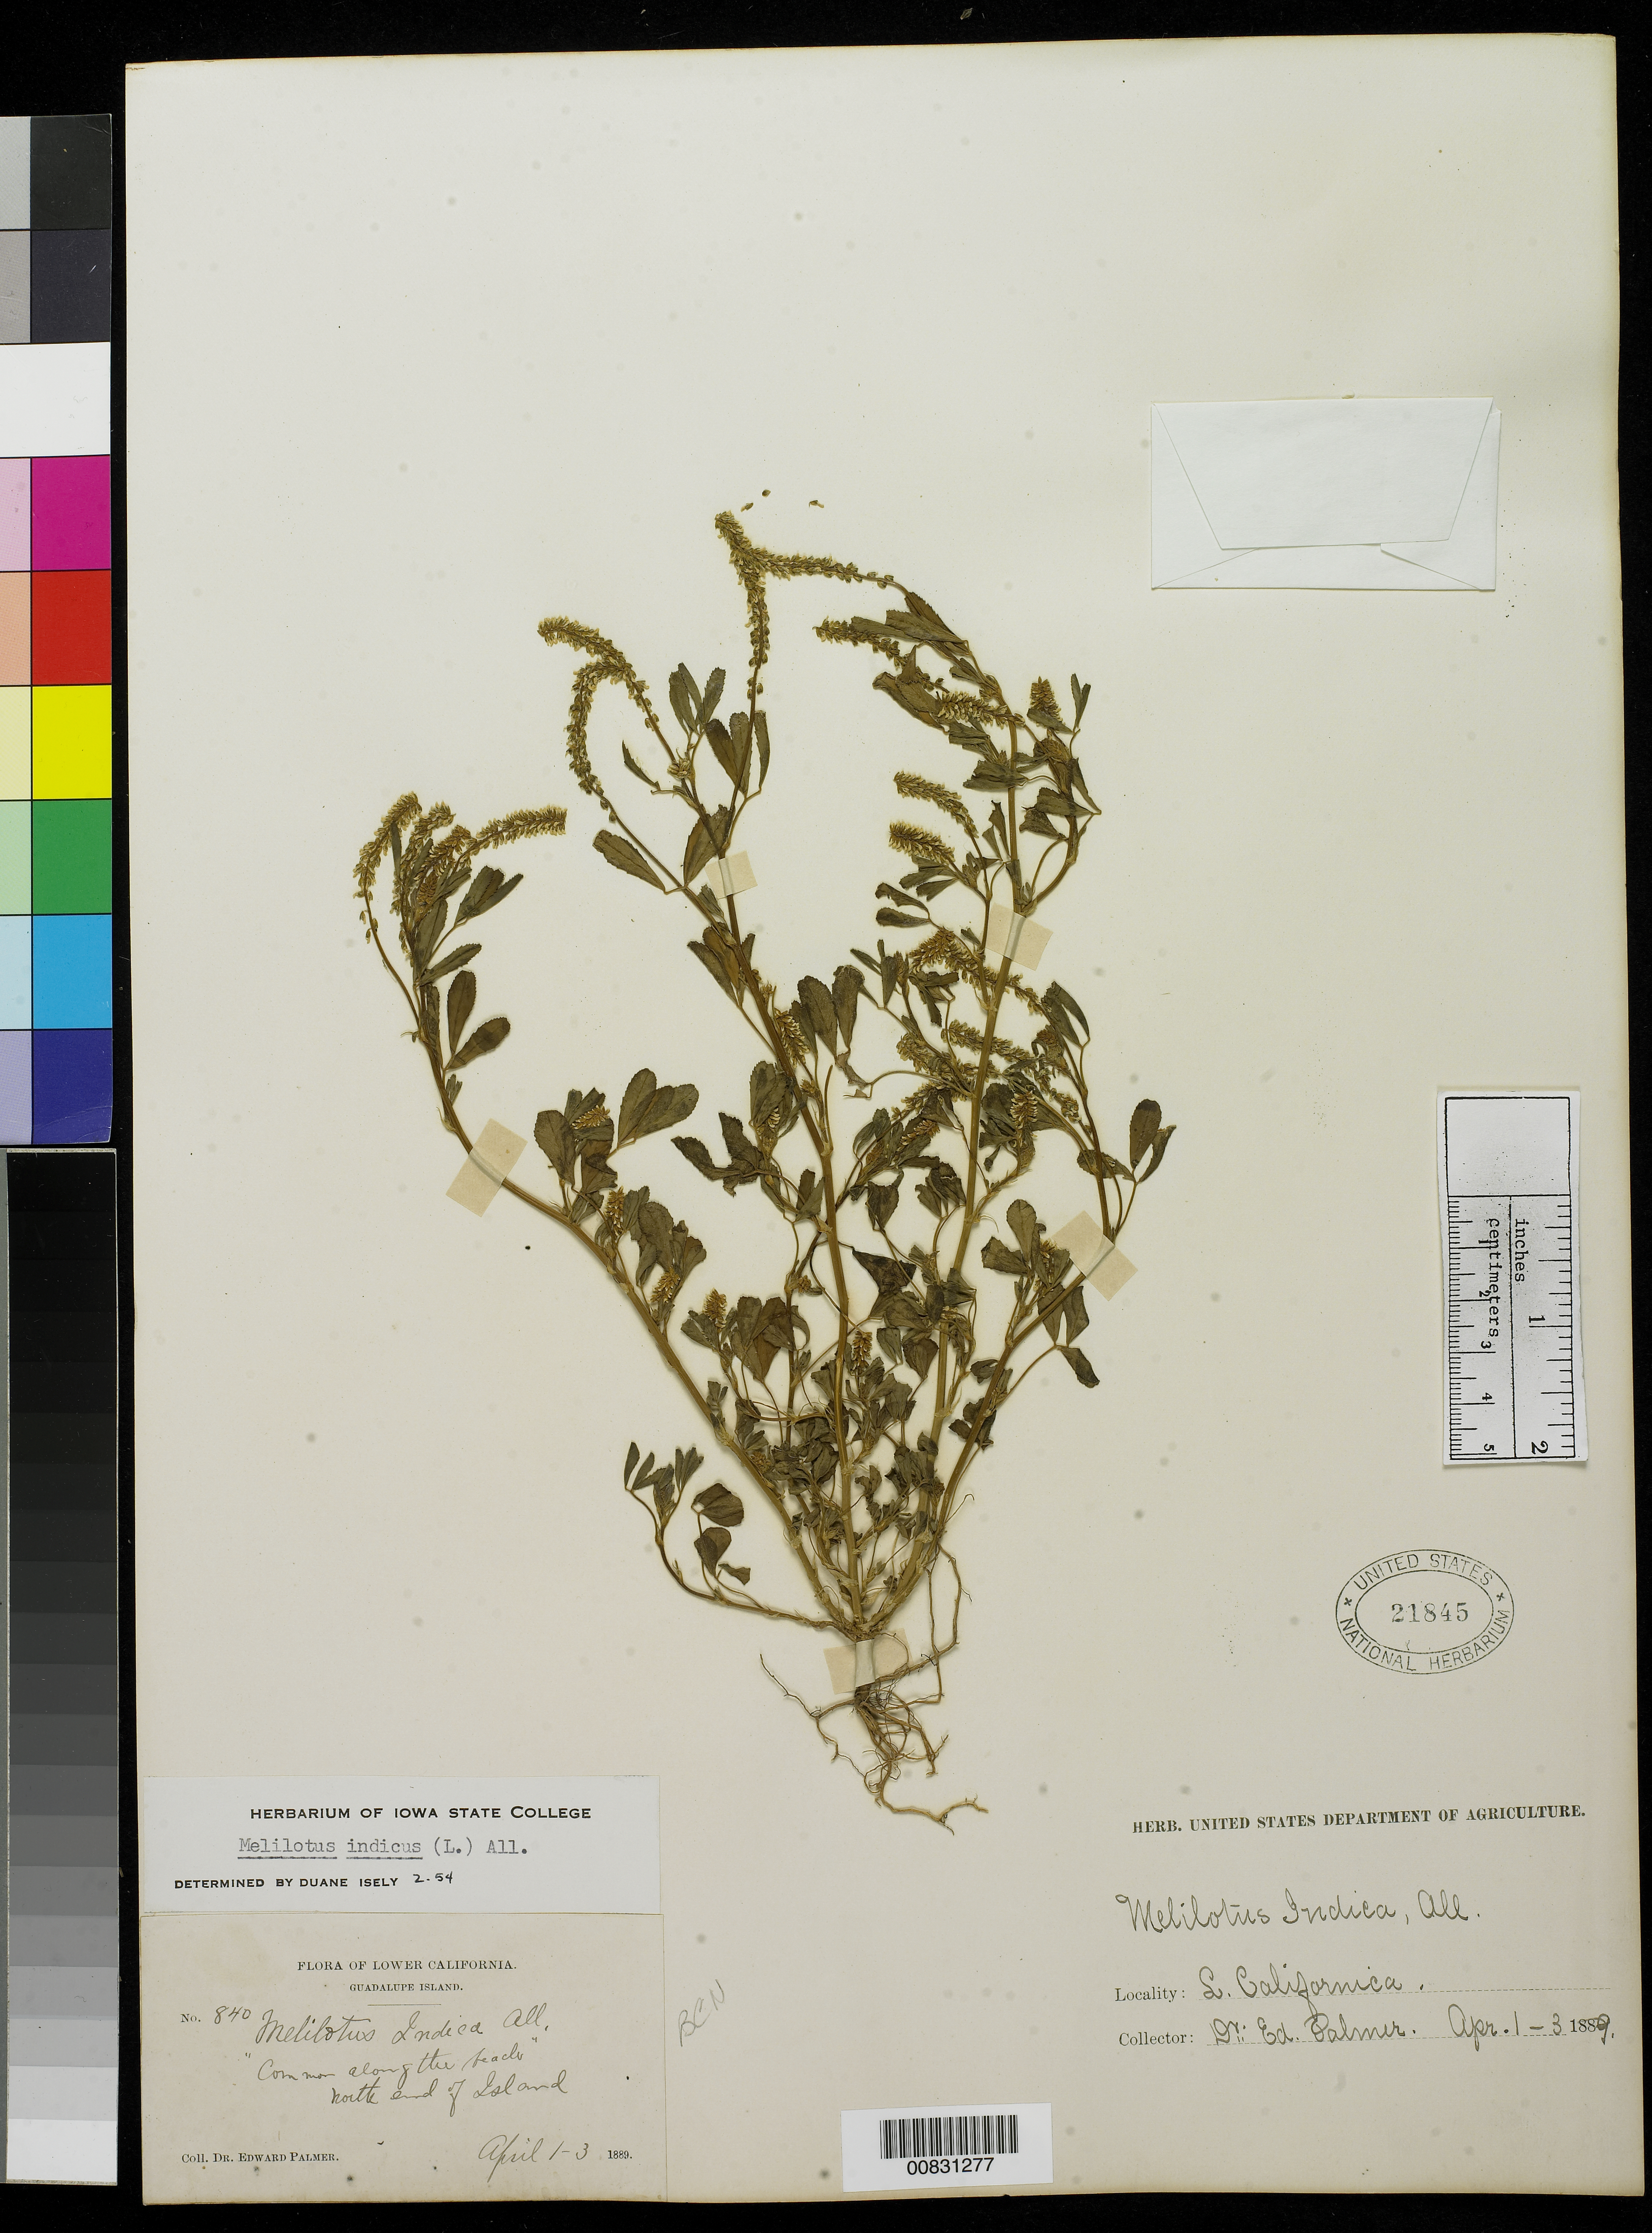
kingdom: Plantae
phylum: Tracheophyta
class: Magnoliopsida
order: Fabales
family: Fabaceae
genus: Melilotus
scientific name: Melilotus indicus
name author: (L.) All.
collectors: E. Palmer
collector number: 840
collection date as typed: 01 Apr 1889 to 03 Apr 1889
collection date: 1889-04-01/1889-04-03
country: Mexico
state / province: Baja California Norte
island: Guadalupe I.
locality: North end of Guadalupe Island, Baja California.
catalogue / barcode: US 21845